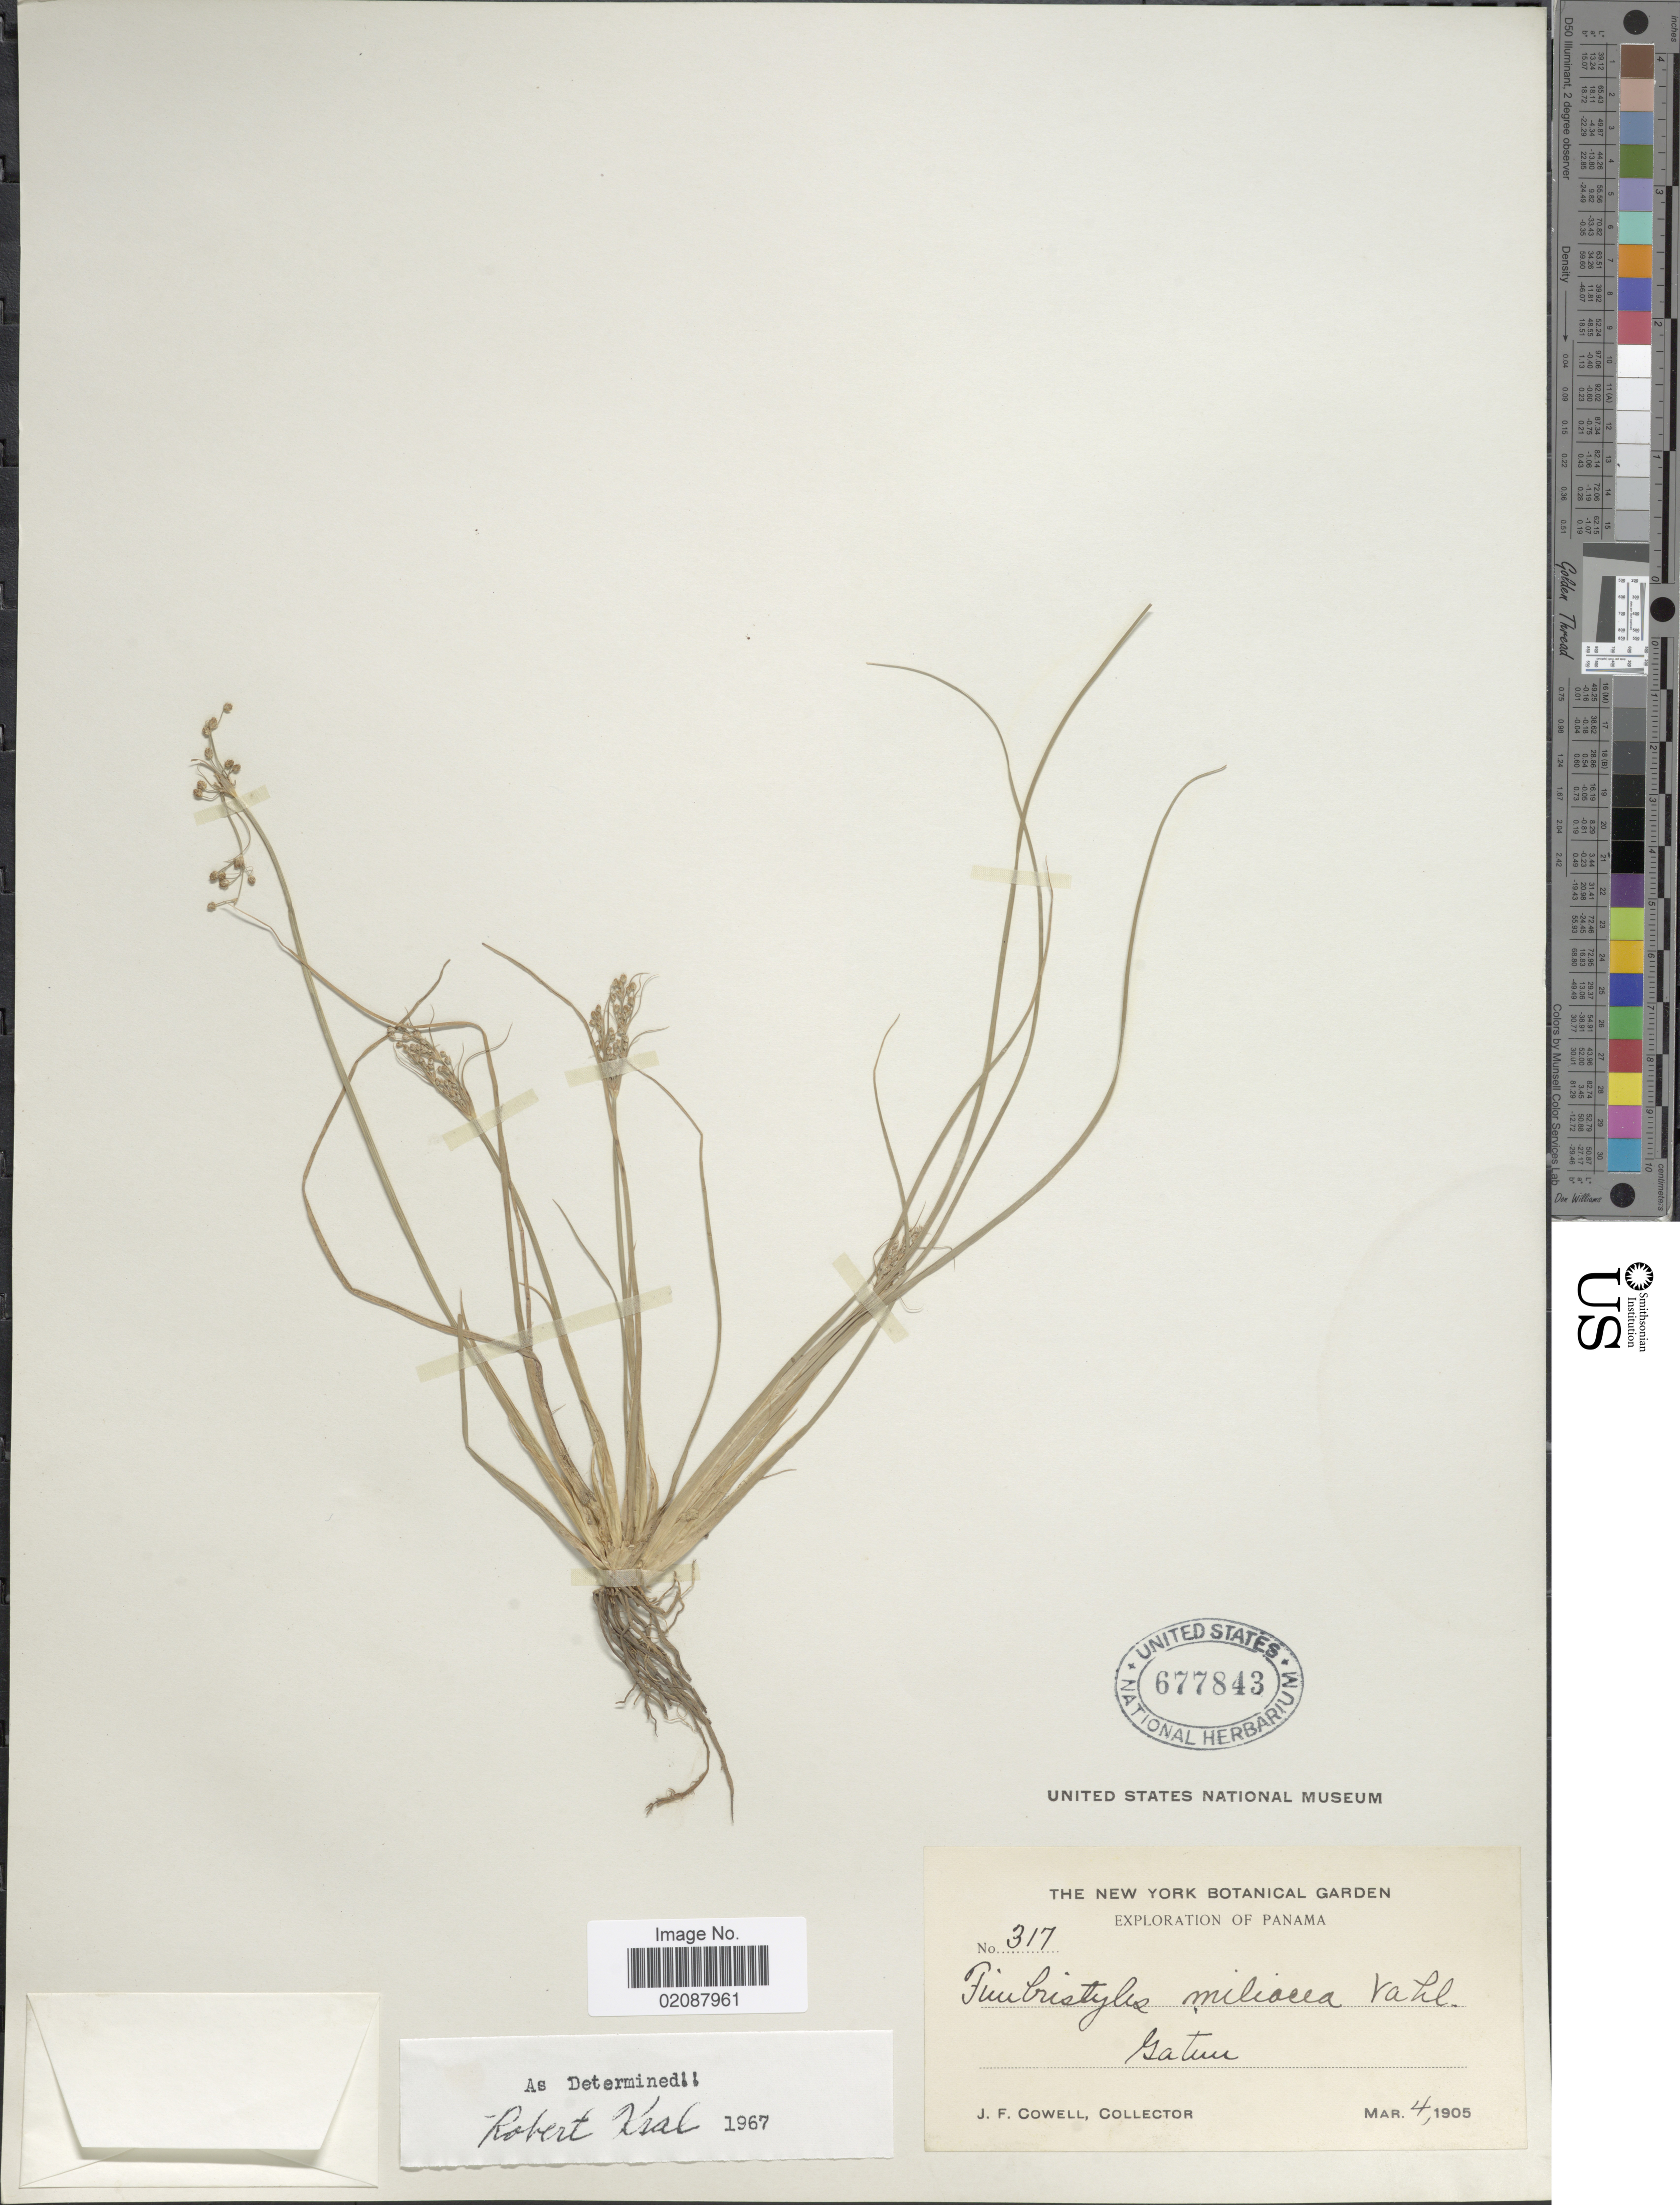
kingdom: Plantae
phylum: Tracheophyta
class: Liliopsida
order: Poales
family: Cyperaceae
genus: Fimbristylis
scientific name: Fimbristylis littoralis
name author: Gaudich.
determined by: Strong, M. T., (US), Smithsonian Institution - National Museum of Natural History (UNITED STATES)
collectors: J. F. Cowell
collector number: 317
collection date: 1905-03-04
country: Panama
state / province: Panamá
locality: Gatun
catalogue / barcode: US 677843